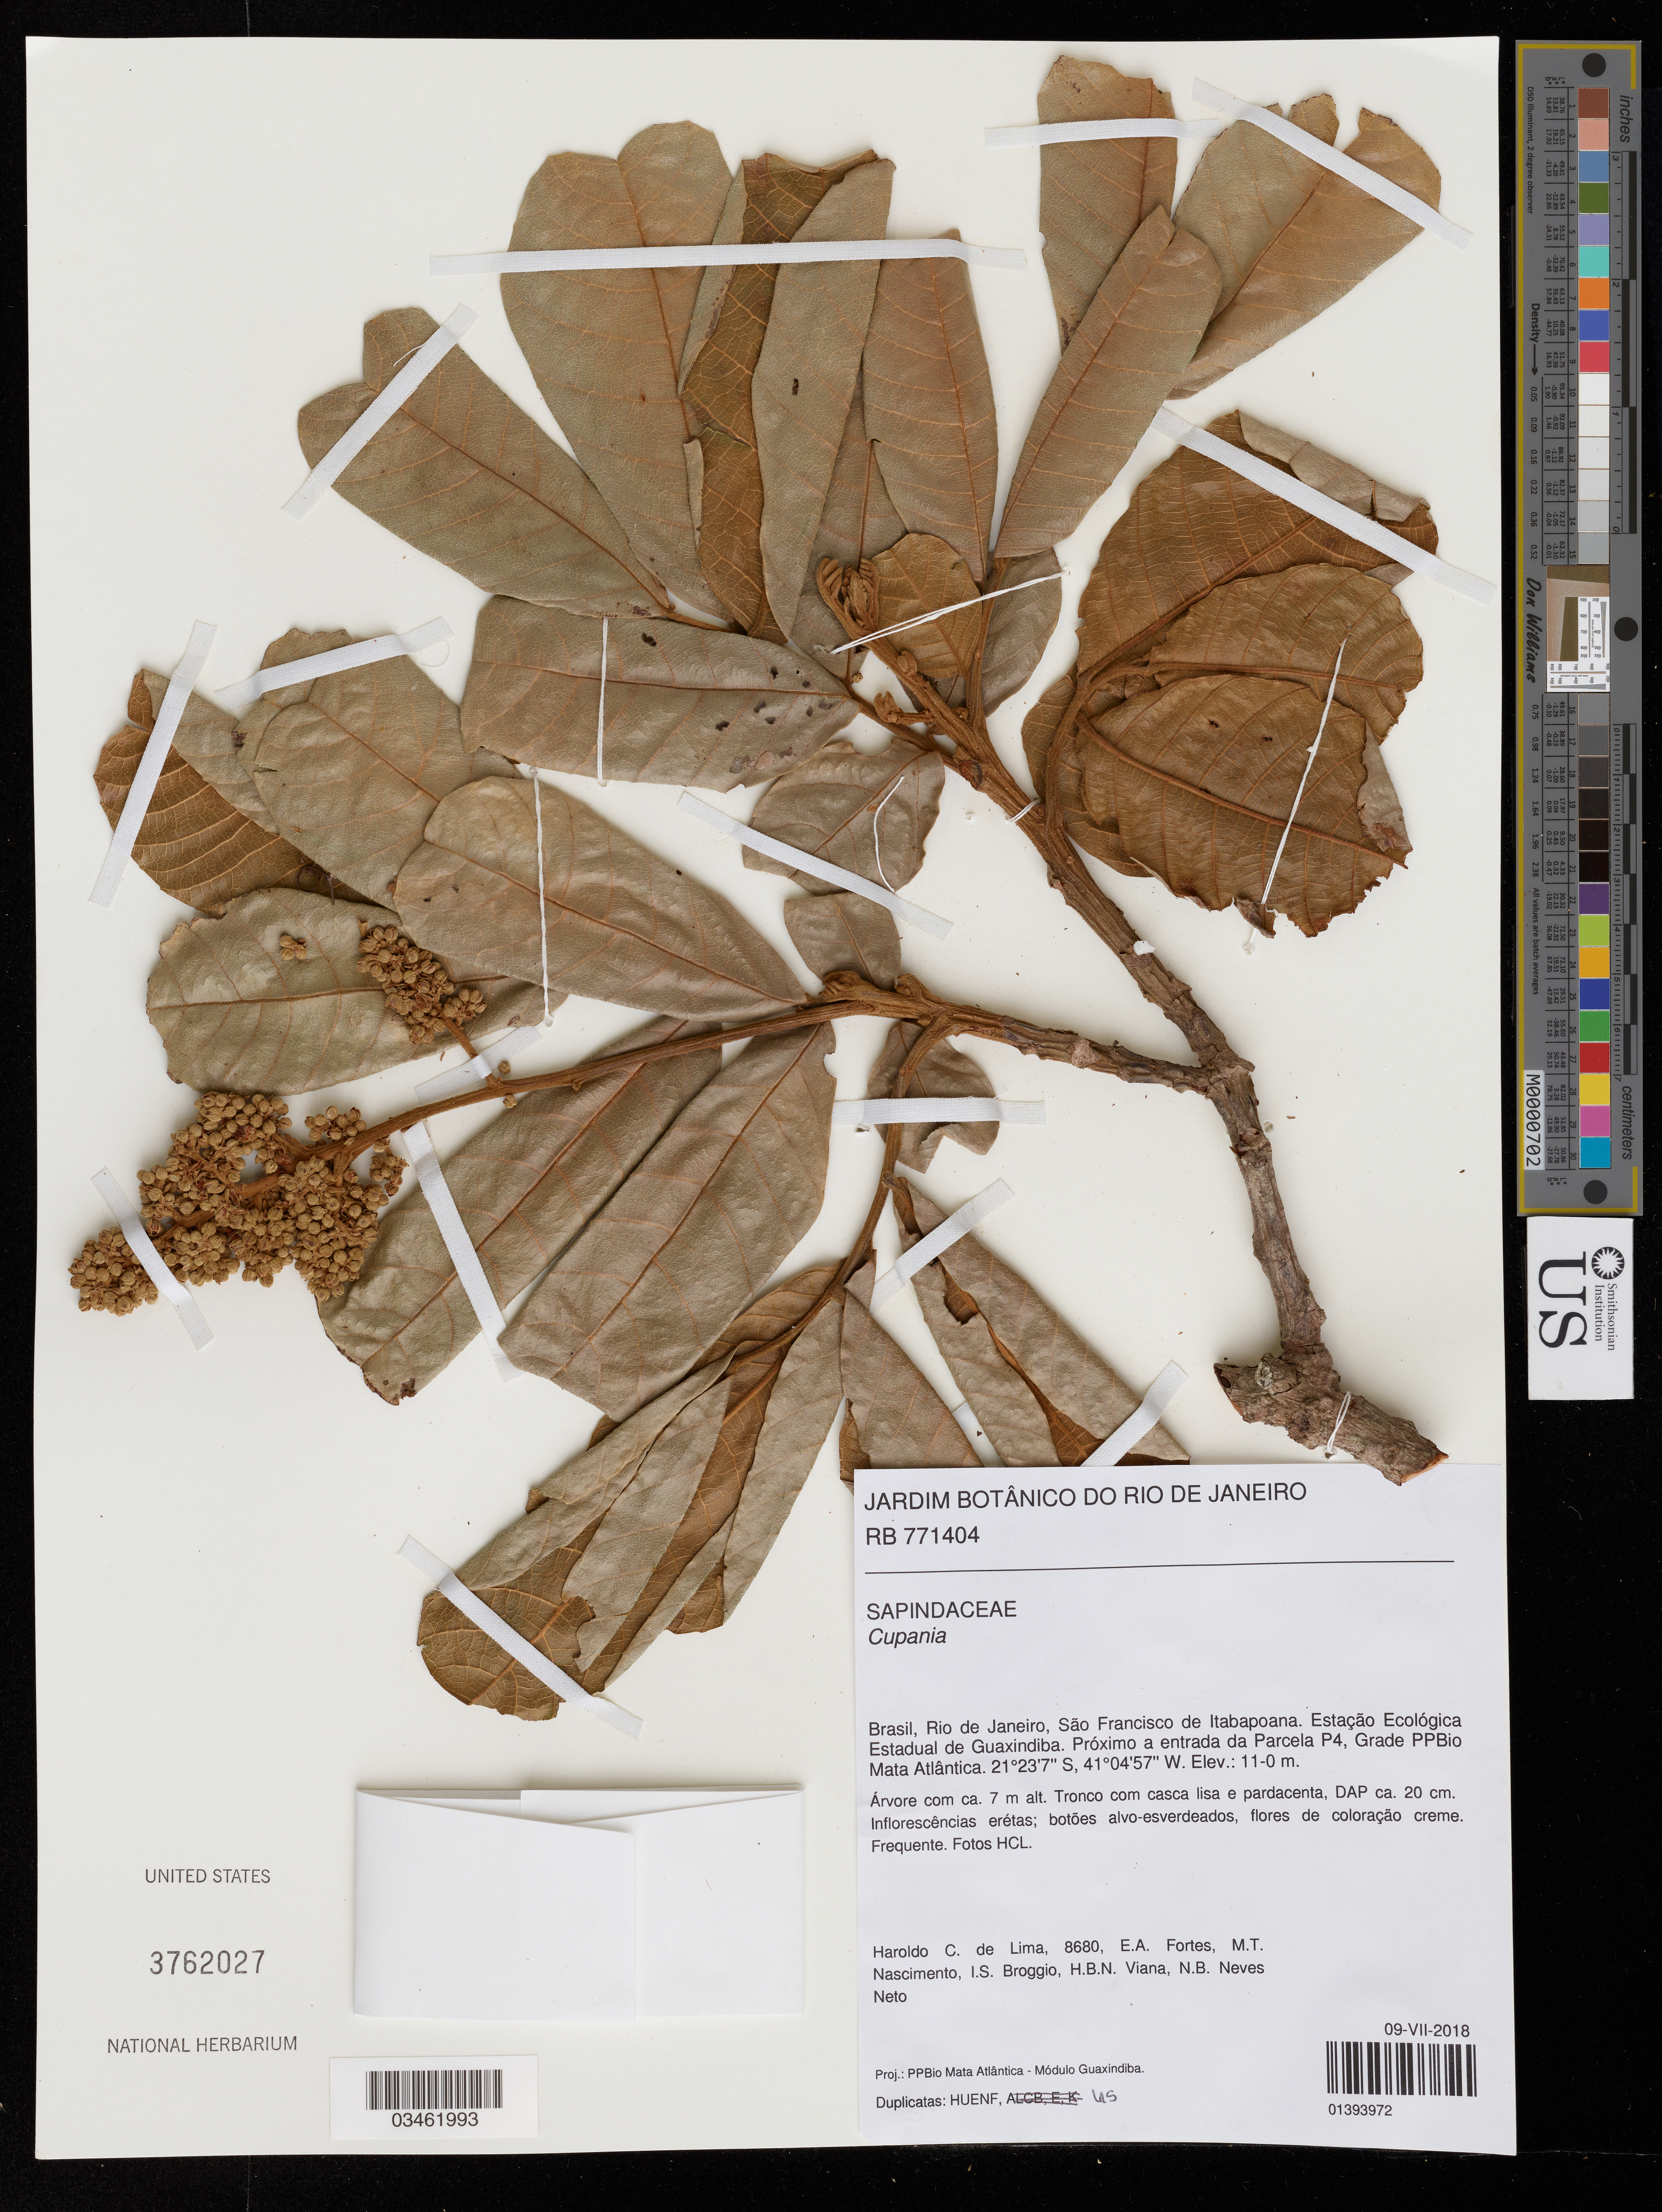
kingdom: Plantae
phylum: Tracheophyta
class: Magnoliopsida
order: Sapindales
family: Sapindaceae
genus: Cupania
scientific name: Cupania rugosa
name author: Radlk.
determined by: Acevedo-Rodriguez, P., (US), Smithsonian Institution - National Museum of Natural History (UNITED STATES)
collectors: H. C. Lima, E. Fortes, M. Nascimento, I. Broggio & et al.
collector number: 8680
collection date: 2018-07-09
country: Brazil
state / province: Rio de Janeiro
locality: São Francisco de Itabapoana. Estaçõo Ecológica Estadual de Guaxindiba. Próximo a entrada da Parcela P4, Grade PPBio Mata Atlåntica.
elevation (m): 11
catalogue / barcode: US 3762027